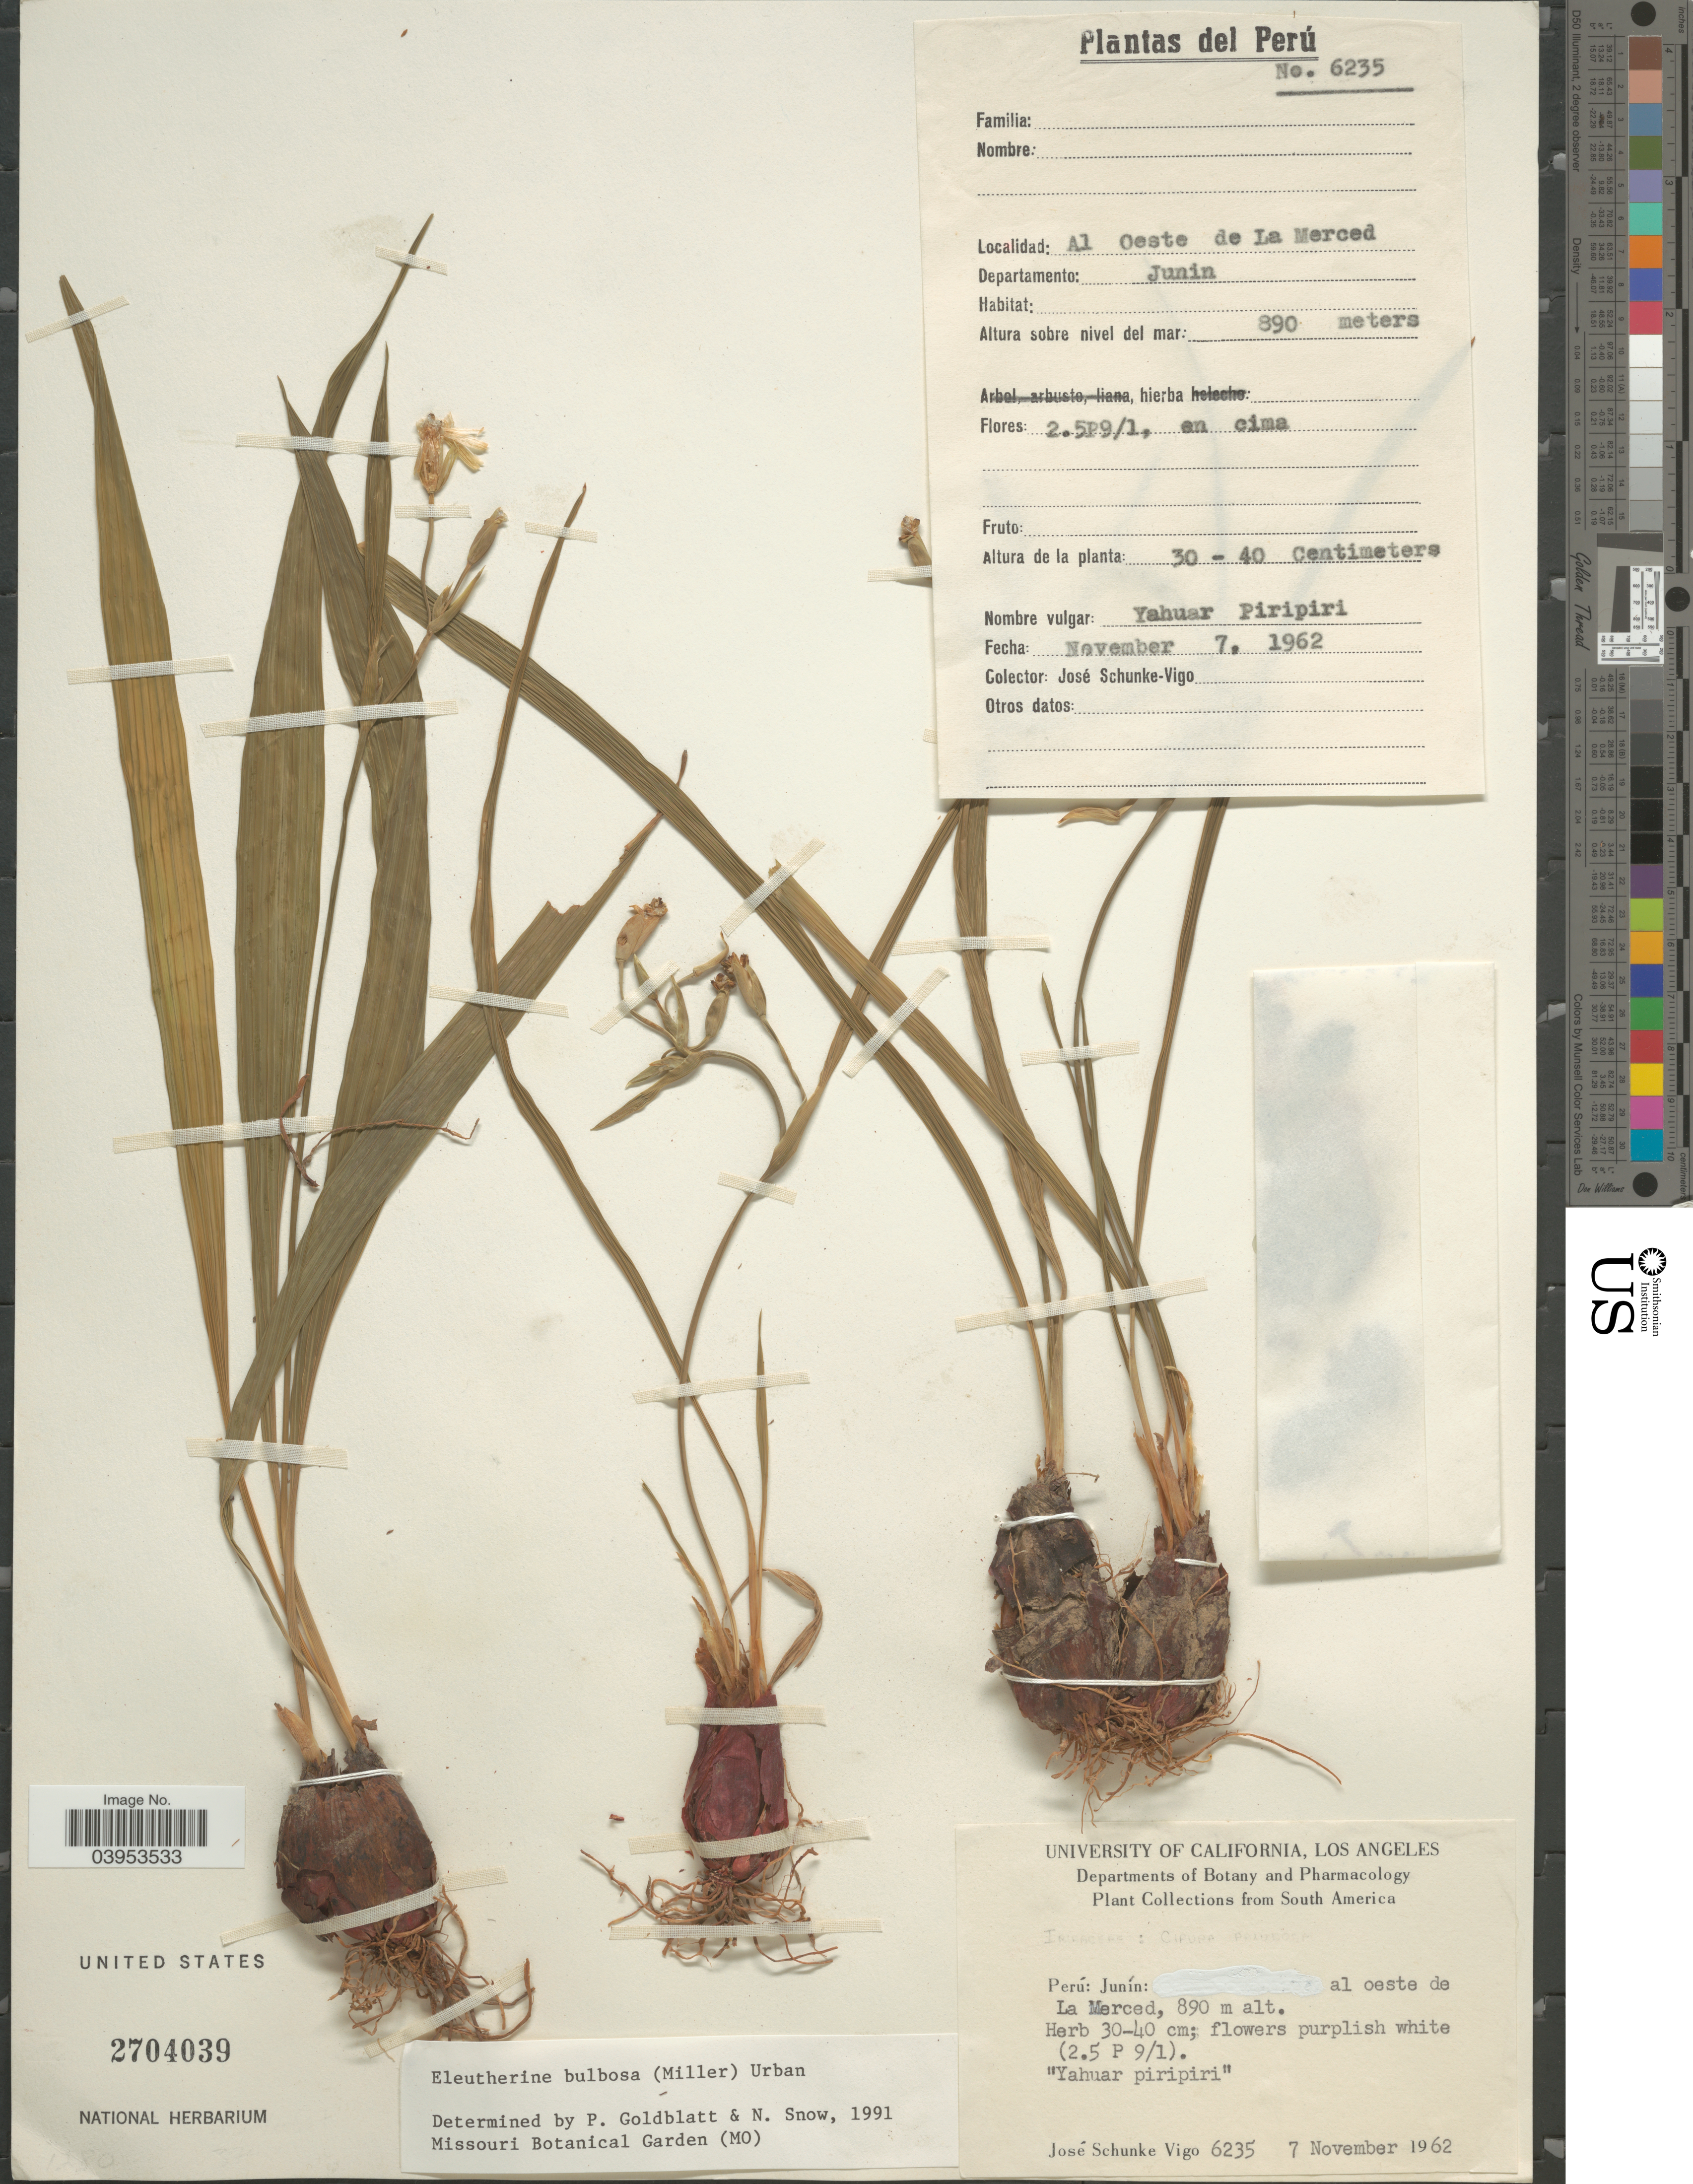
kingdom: Plantae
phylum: Tracheophyta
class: Liliopsida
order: Asparagales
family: Iridaceae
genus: Eleutherine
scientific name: Eleutherine bulbosa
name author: (Mill.) Urb.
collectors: J. Schunke Vigo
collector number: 6235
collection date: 1962-11-07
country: Peru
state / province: Junín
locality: Al Oeste de La Merced.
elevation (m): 890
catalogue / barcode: US 2704039